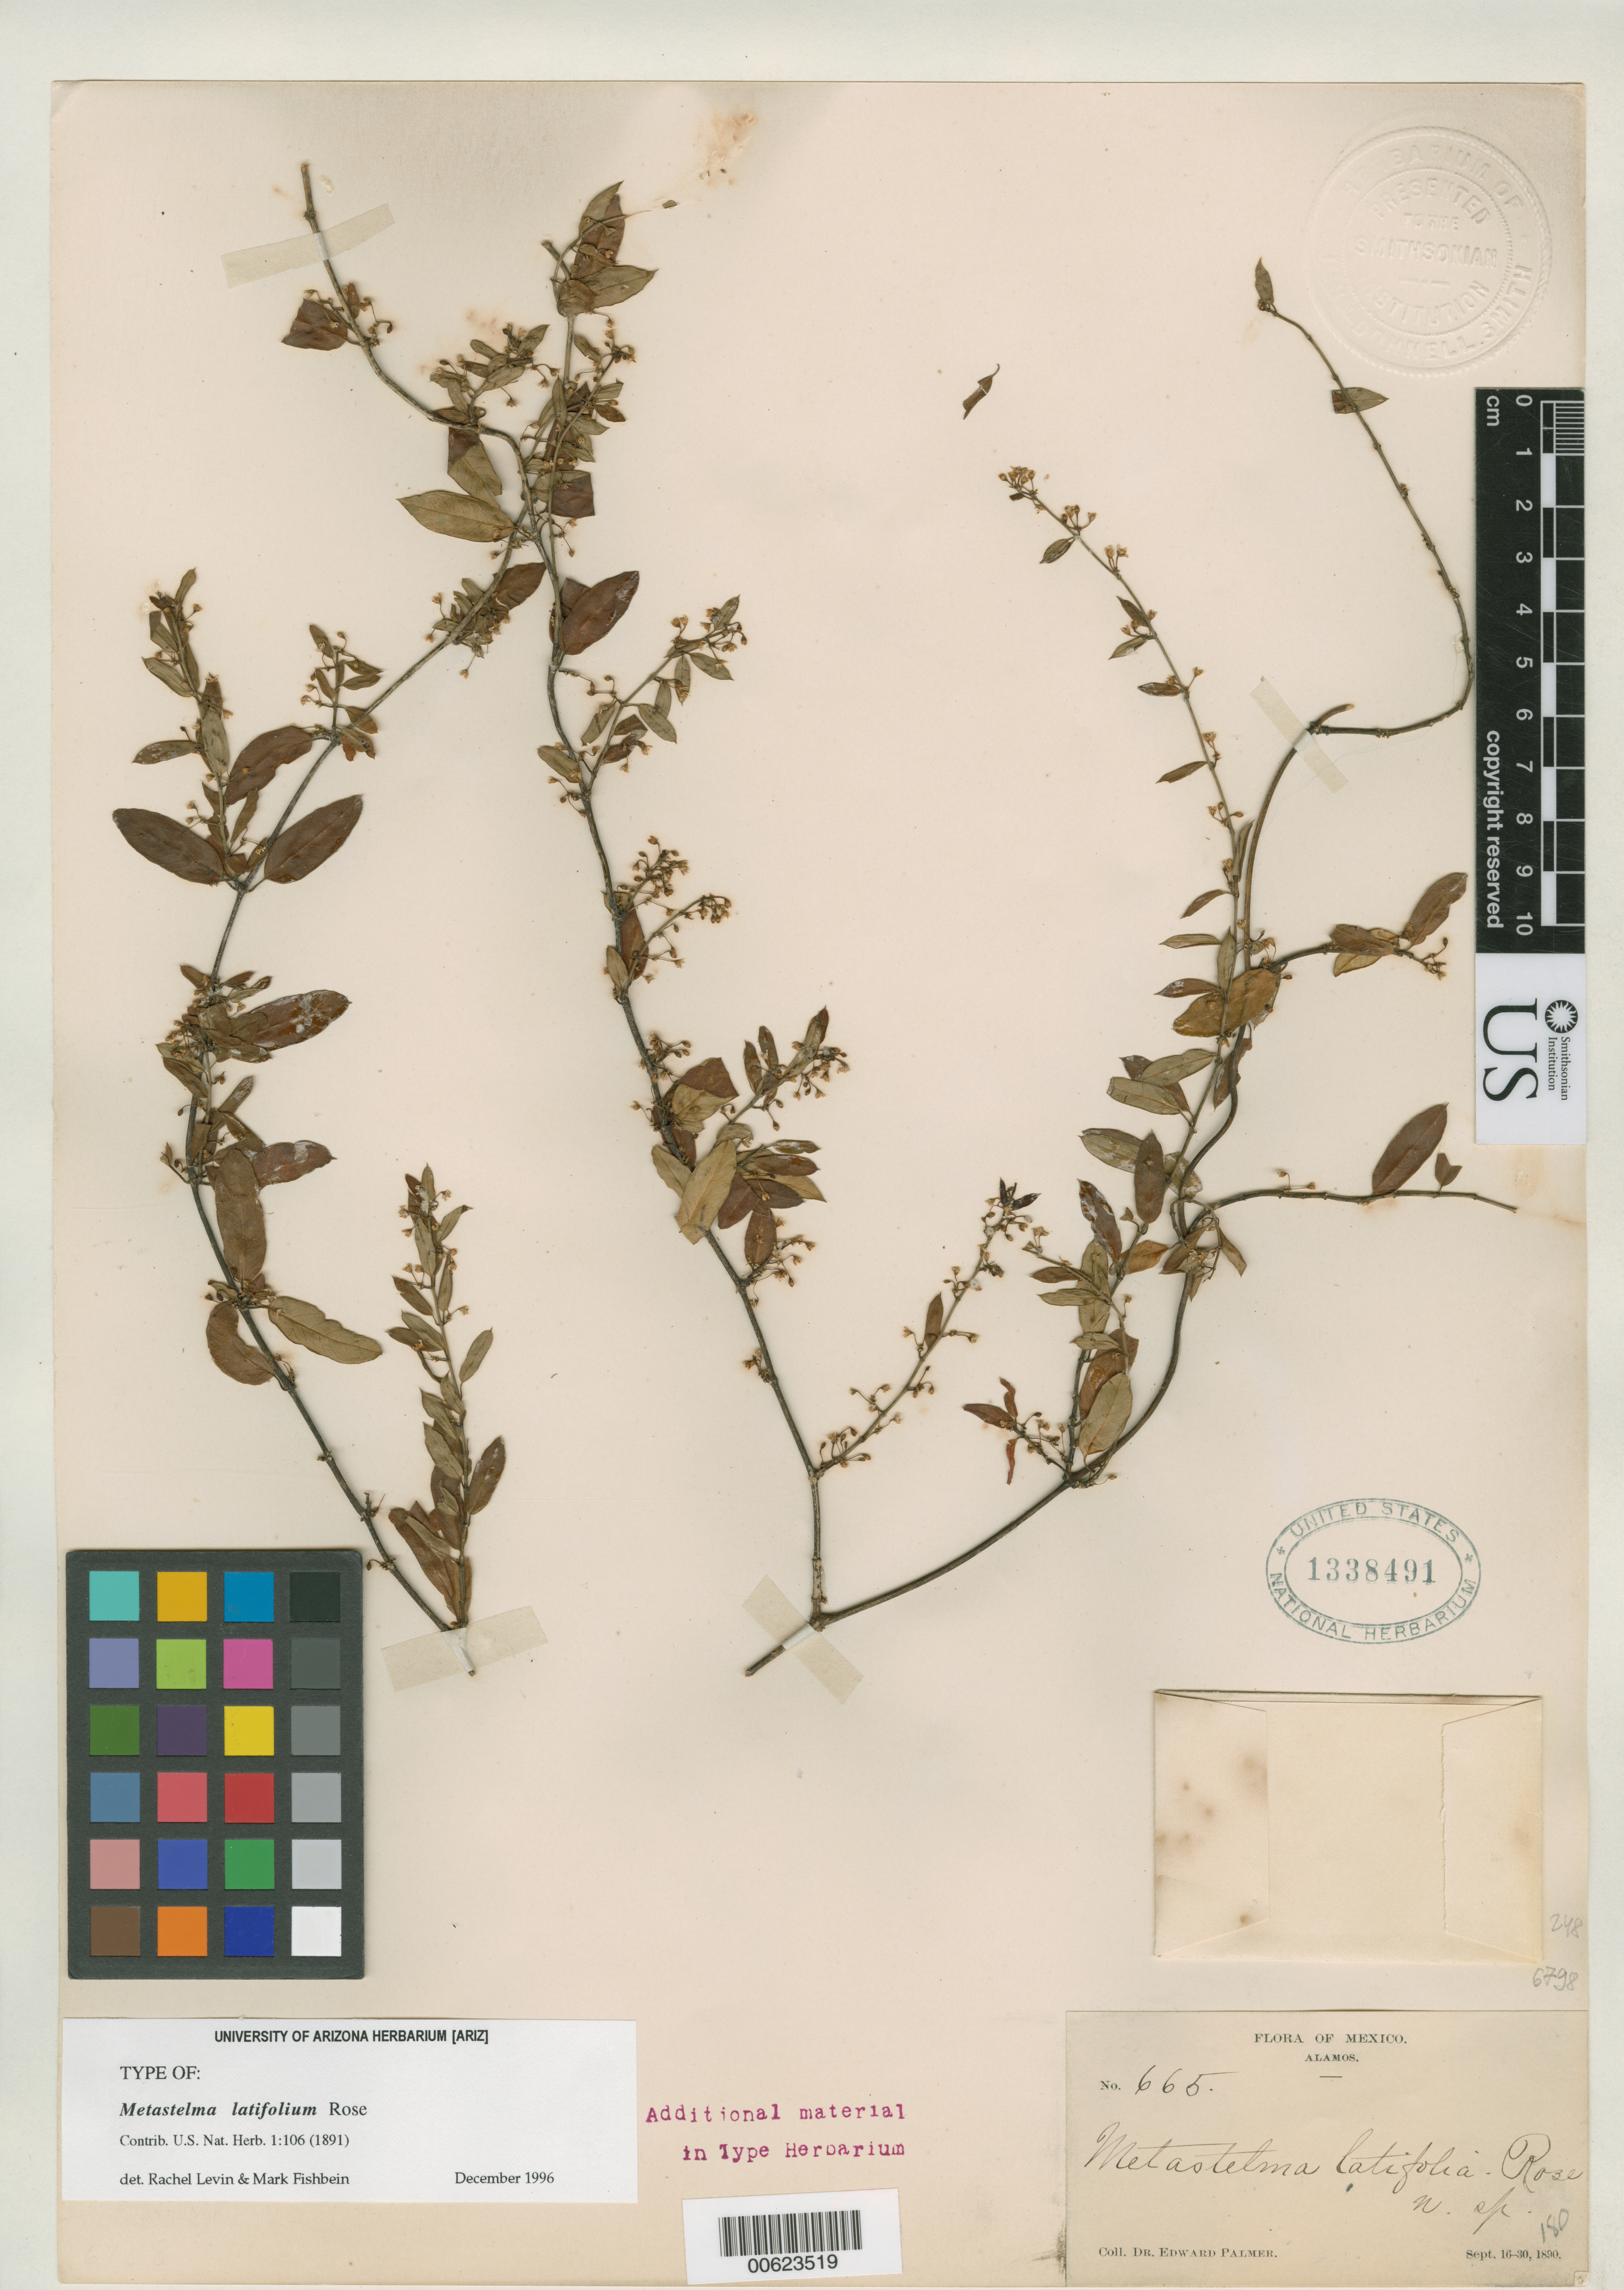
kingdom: Plantae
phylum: Tracheophyta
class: Magnoliopsida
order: Gentianales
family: Apocynaceae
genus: Metastelma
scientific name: Metastelma latifolium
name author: Rose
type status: Type Collection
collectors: E. Palmer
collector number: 665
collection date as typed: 16 Sep 1890 to 30 Sep 1890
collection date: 1890-09-16/1890-09-30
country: Mexico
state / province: Sonora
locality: Alamos.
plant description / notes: Specimen ex Herb. John Donnell Smith.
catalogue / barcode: US 1338491